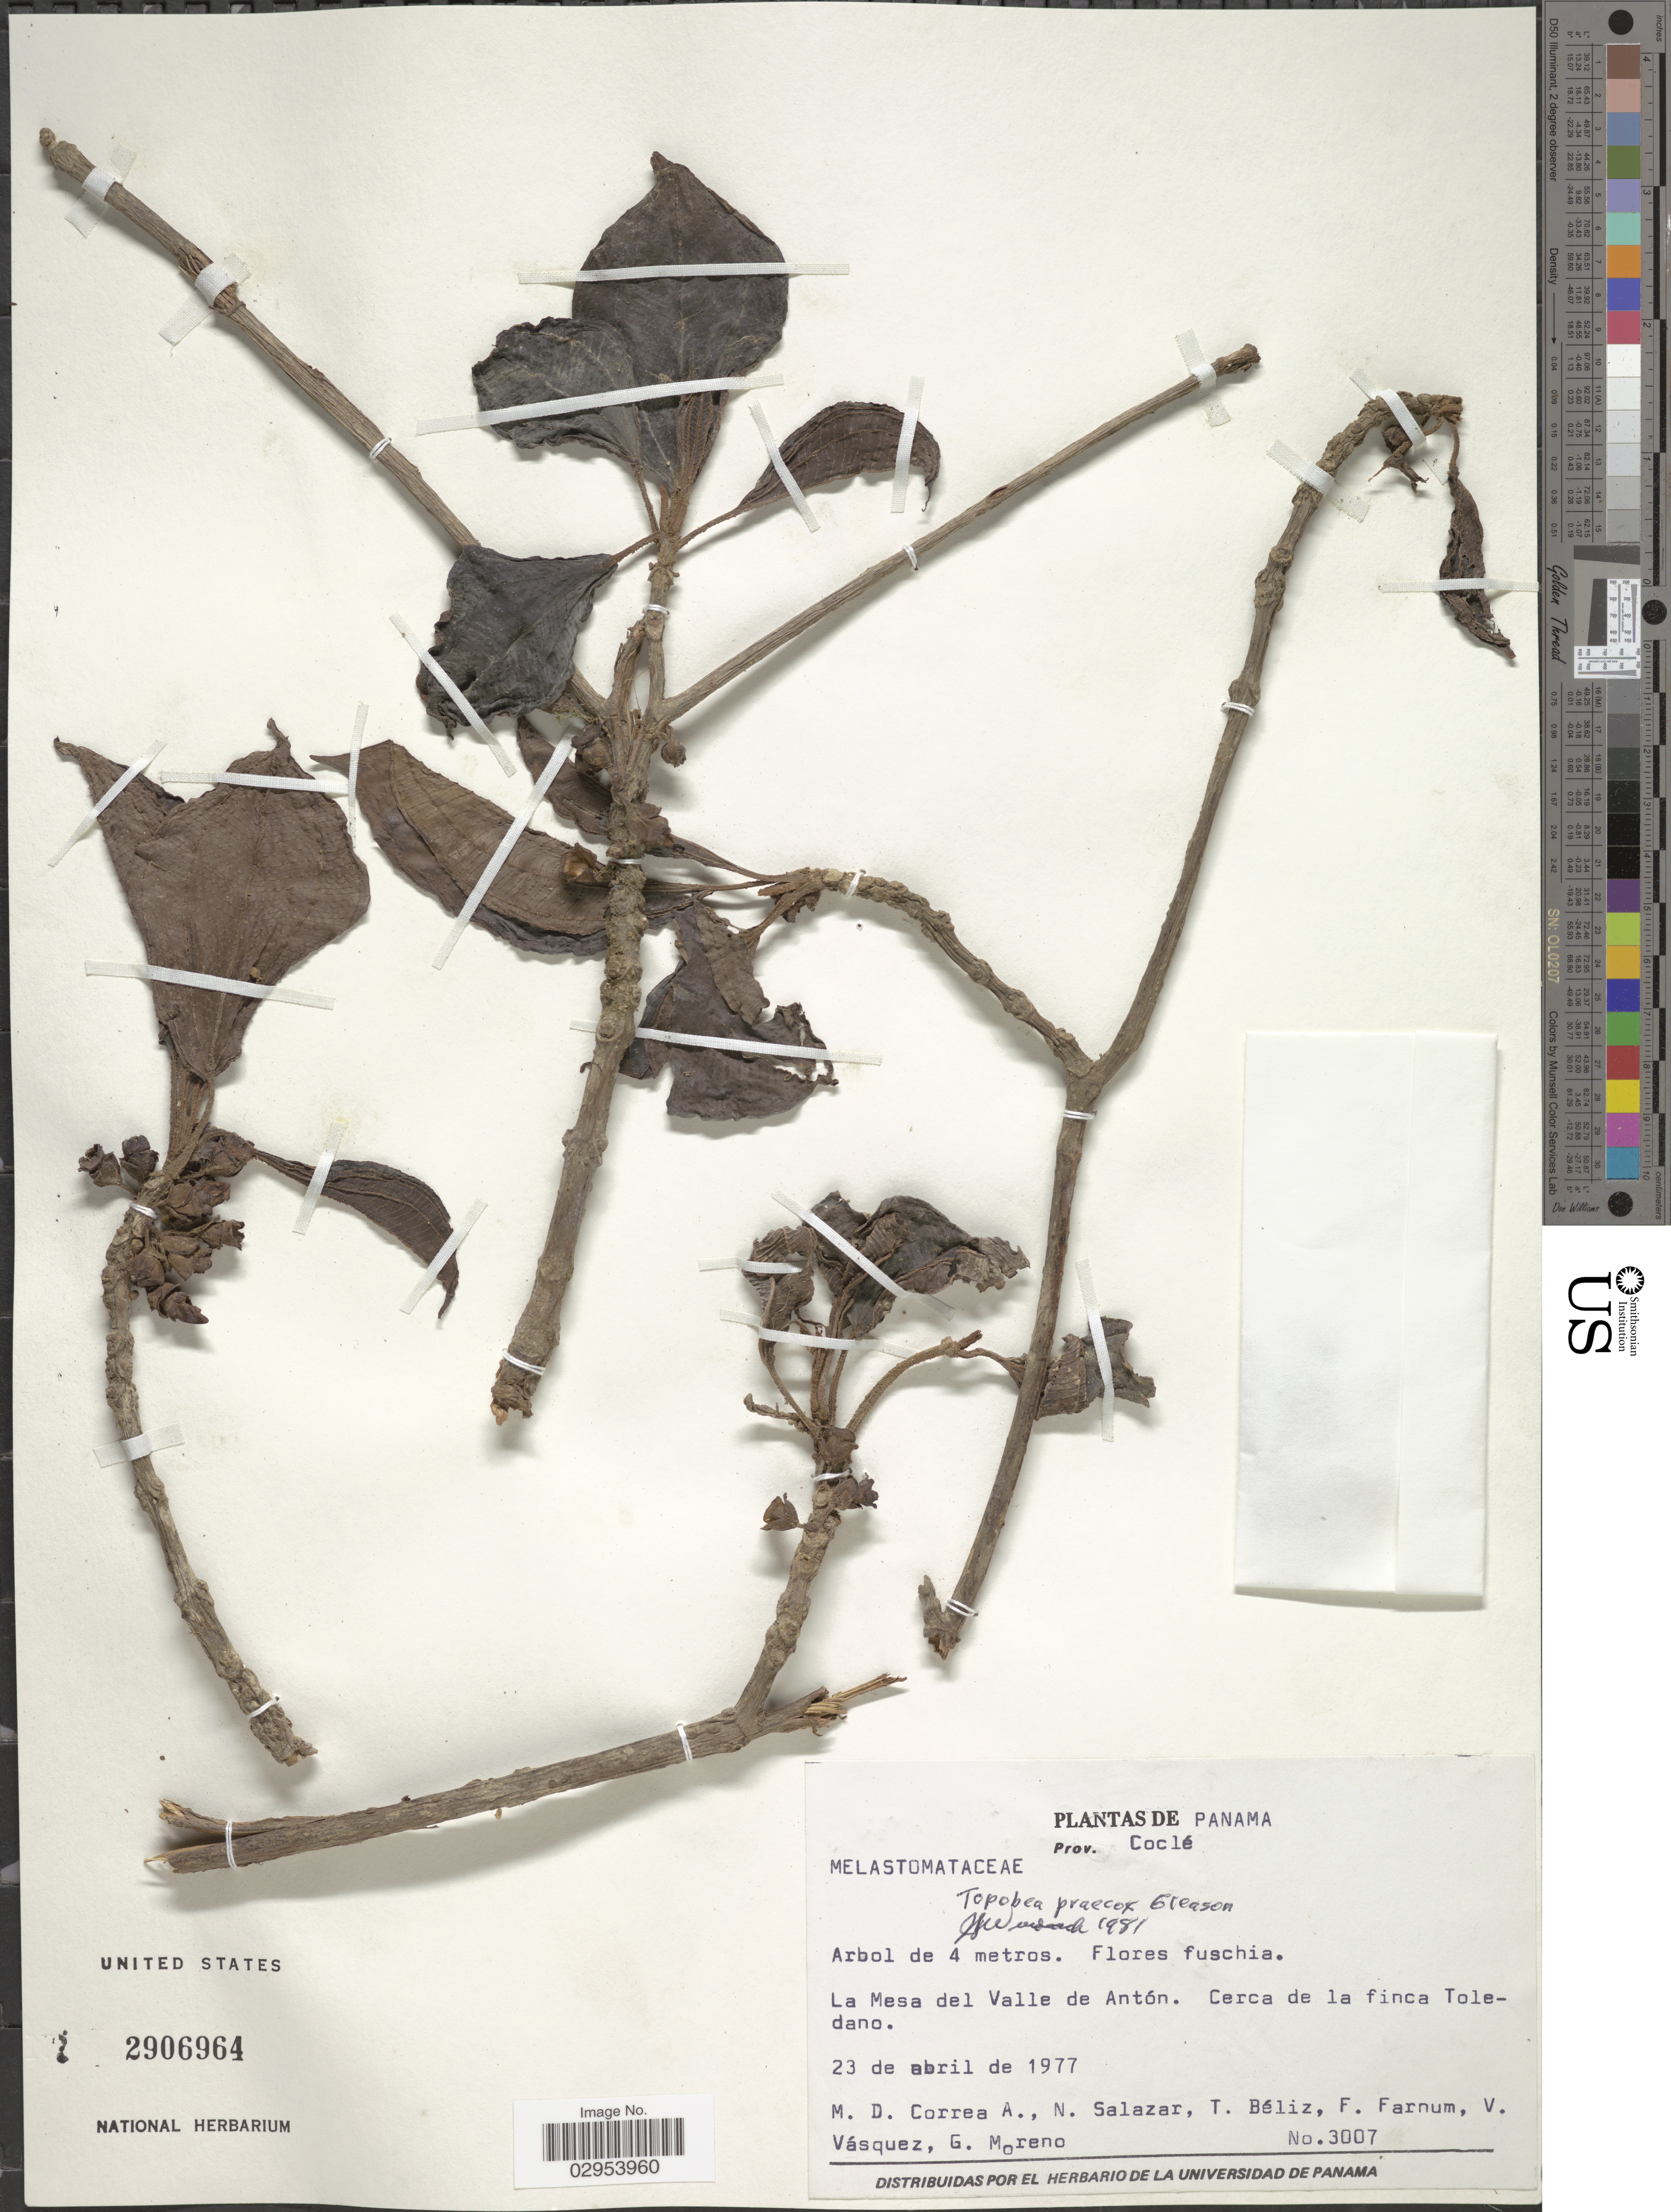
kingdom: Plantae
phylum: Tracheophyta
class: Magnoliopsida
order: Myrtales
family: Melastomataceae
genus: Topobea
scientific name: Topobea praecox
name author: Gleason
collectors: M. D. Corrêa-A., N. Salazar, T. Béliz, F. Farnum & et al.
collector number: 3007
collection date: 1977-04-23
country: Panama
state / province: Coclé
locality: La Mesa del Valle de Antón. Cerca de la finca Toledano.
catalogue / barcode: US 2906964